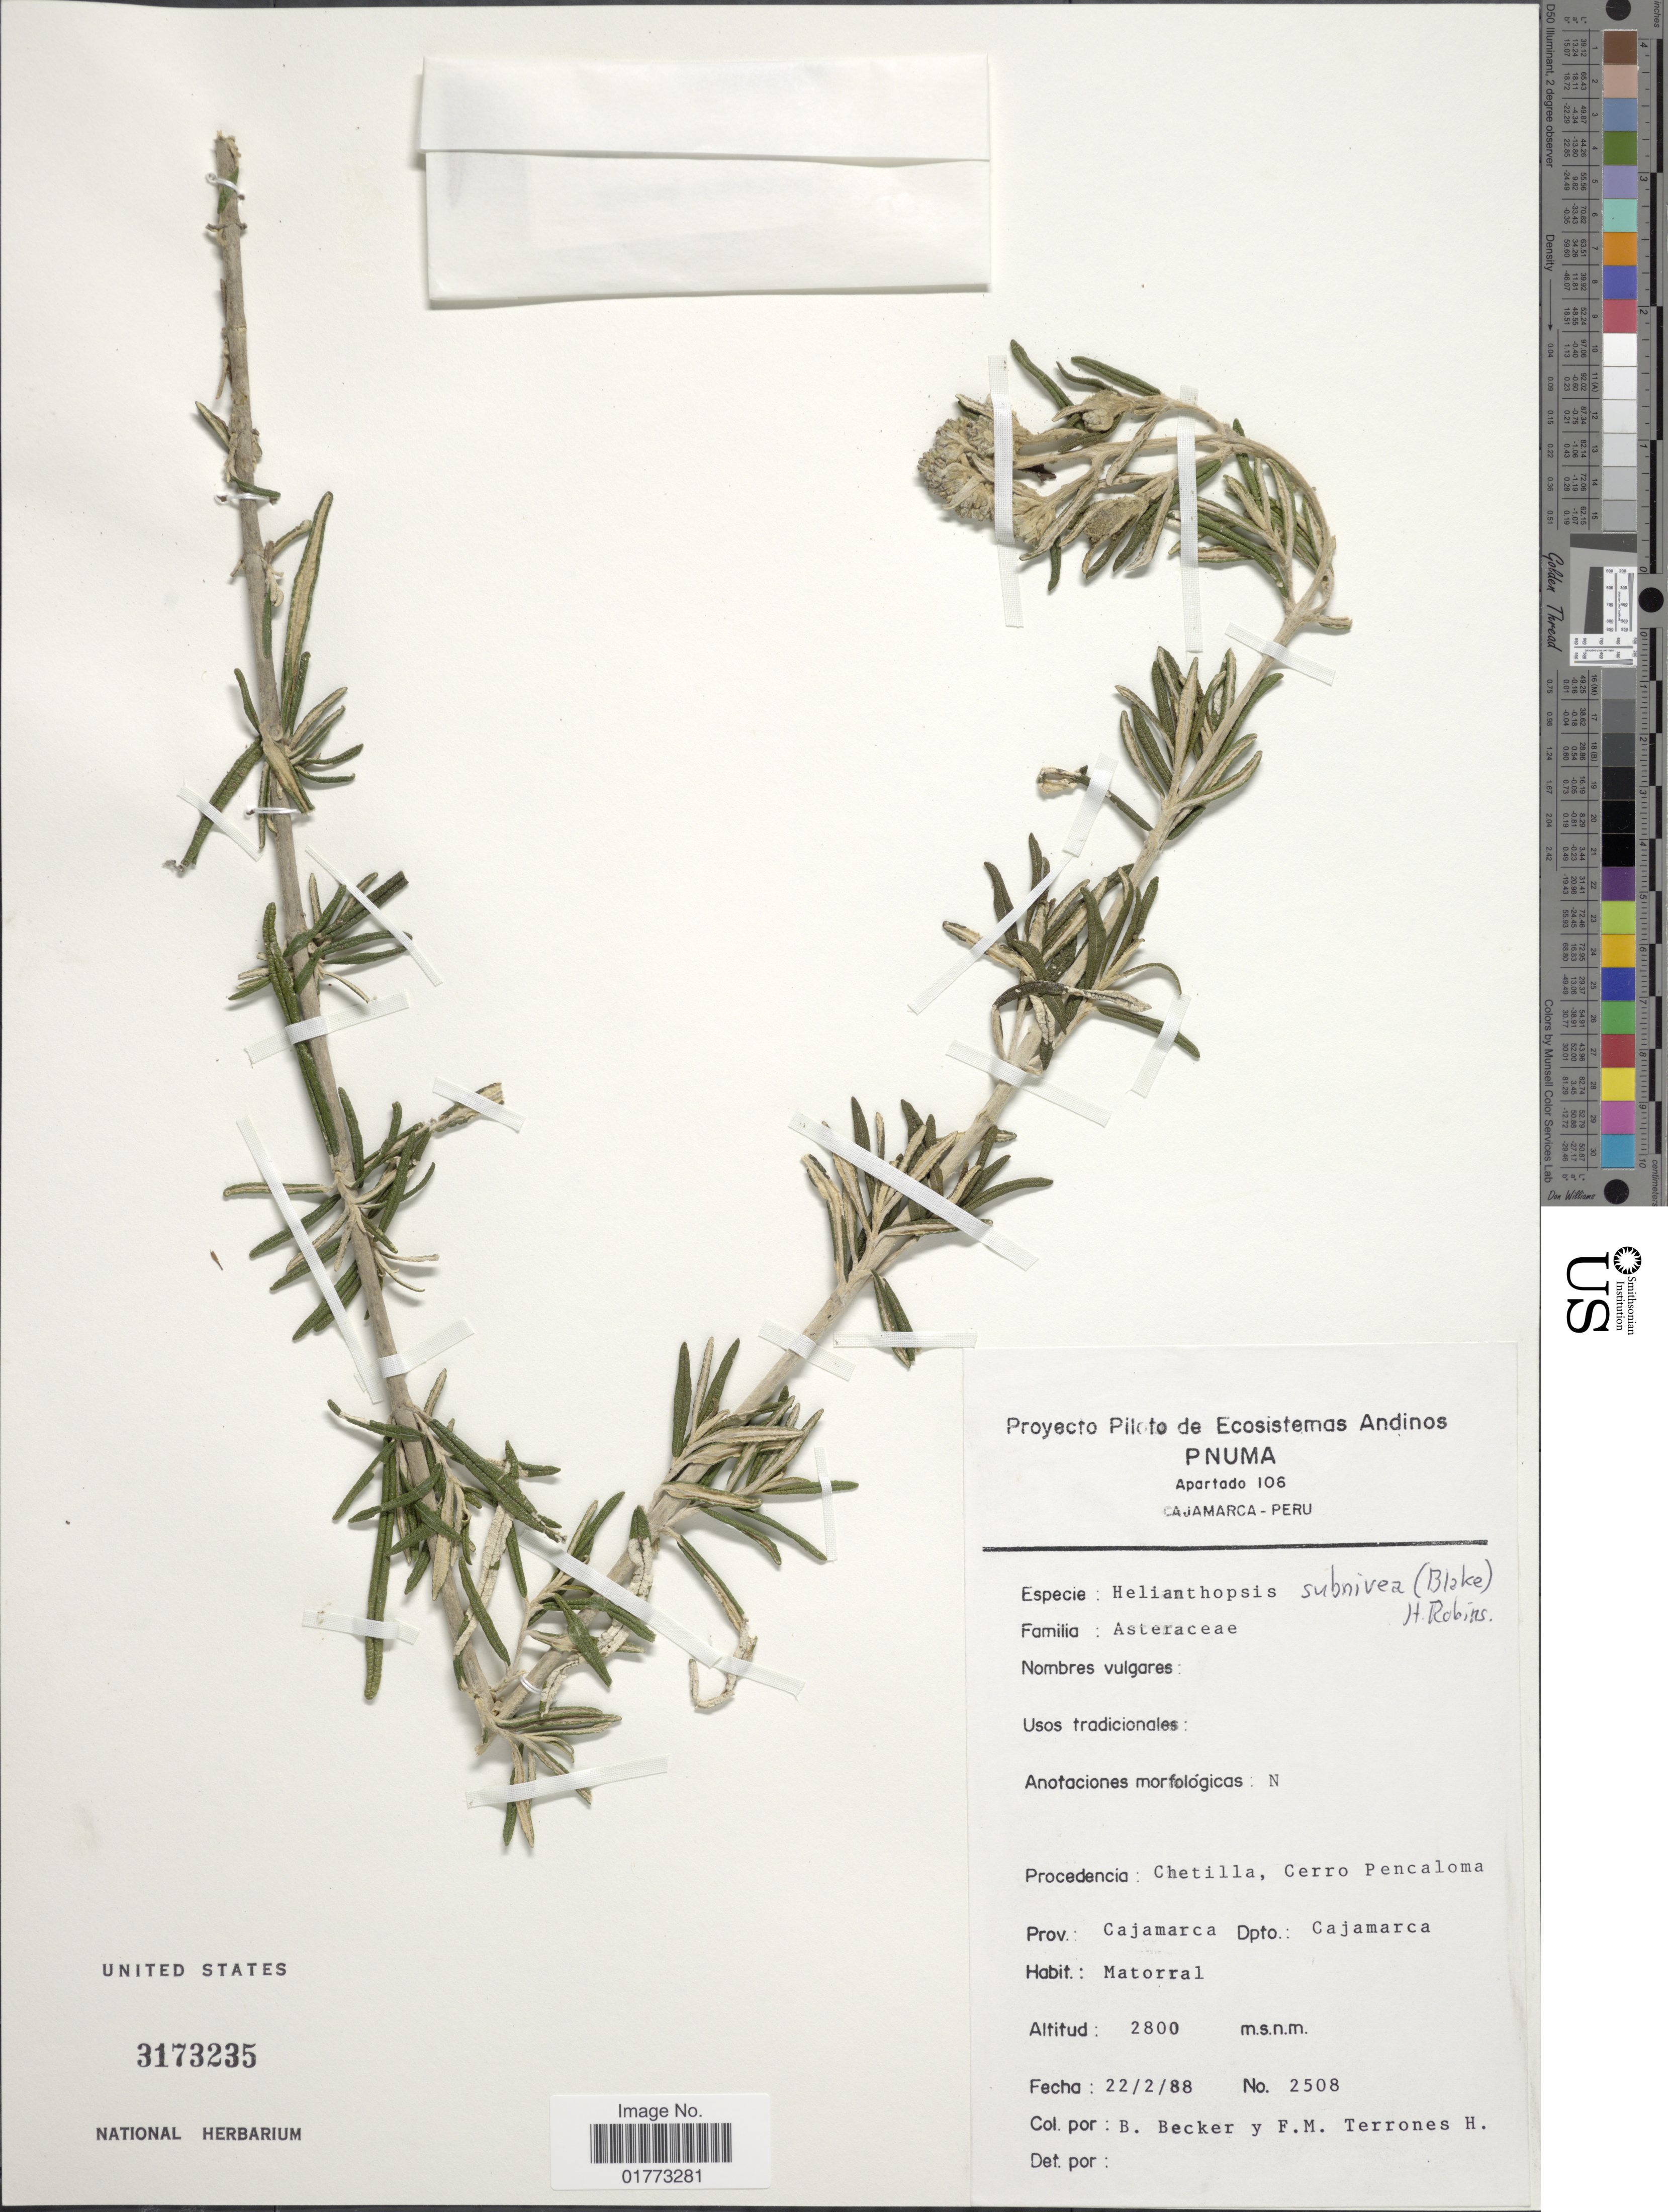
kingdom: Plantae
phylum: Tracheophyta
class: Magnoliopsida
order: Asterales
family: Asteraceae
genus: Pappobolus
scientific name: Pappobolus subniveus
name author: (S.F. Blake) Panero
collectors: B. Becker & F. Terrones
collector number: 2508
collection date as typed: Transcribed d/m/y: 22/2/88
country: Peru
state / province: Cajamarca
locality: Procedencia: Chetilla, Cerro Pencaloma, Dpto.: Cajamarca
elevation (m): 2800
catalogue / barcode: US 3173235